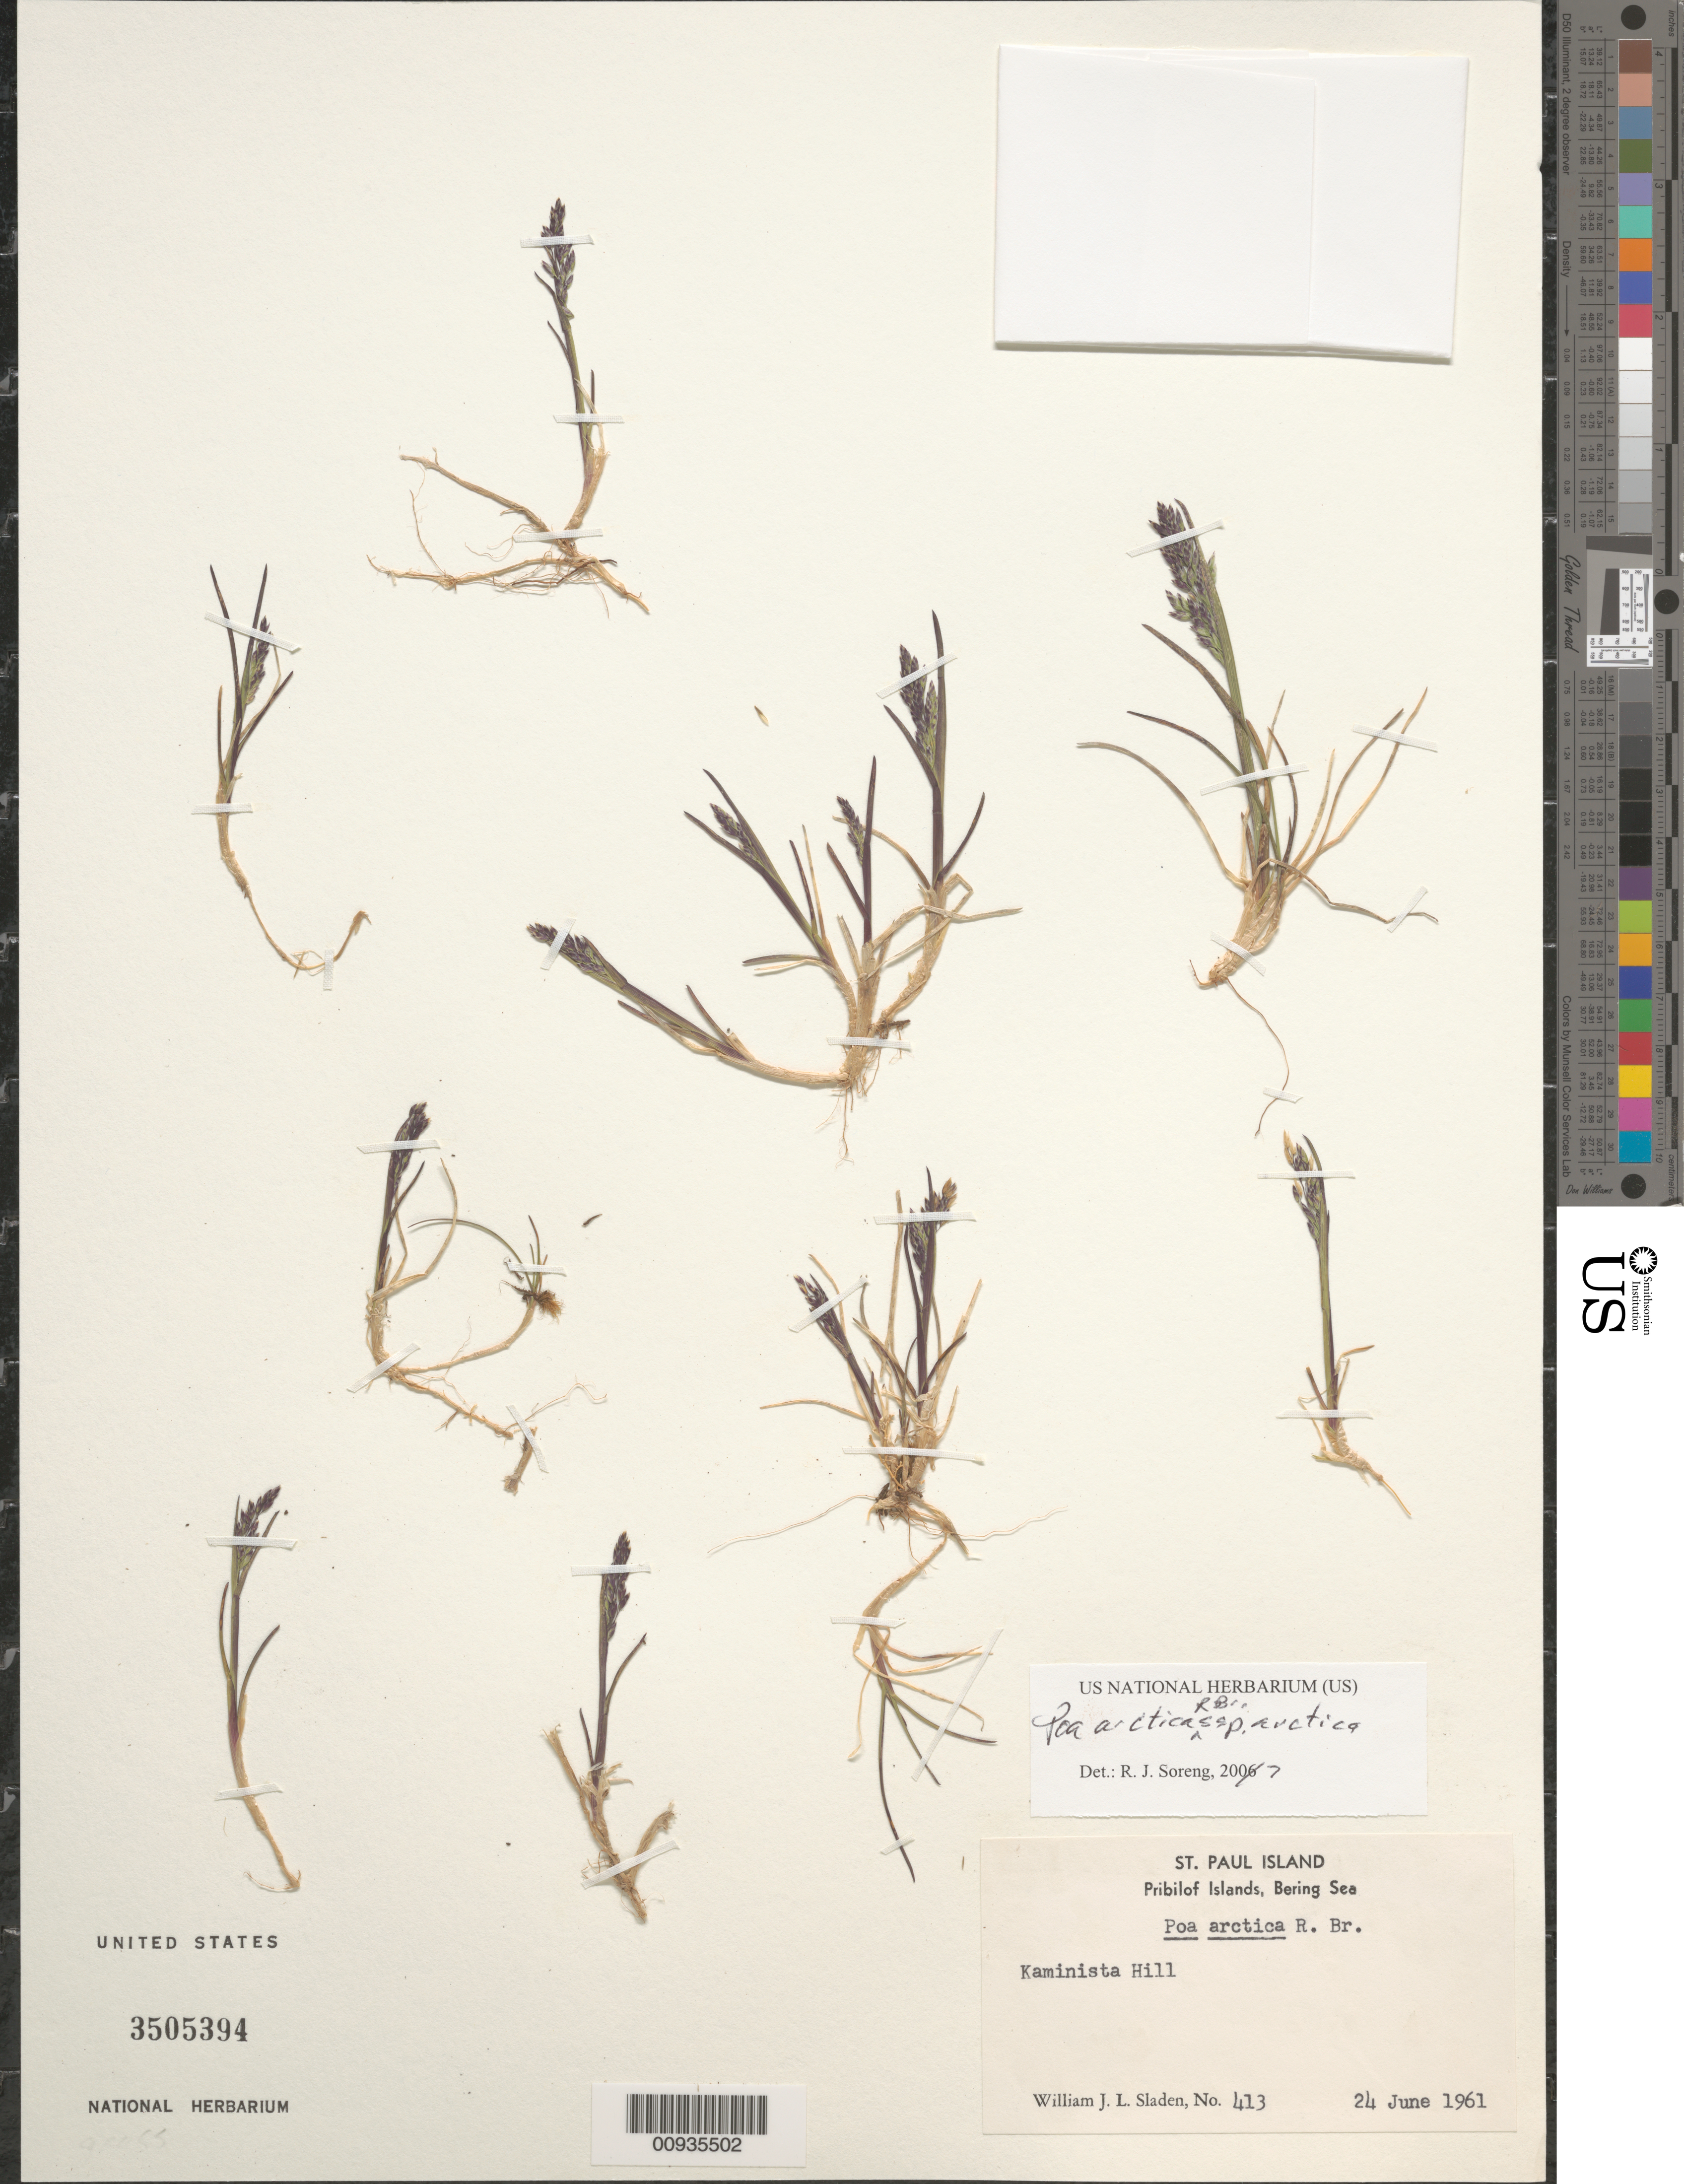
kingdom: Plantae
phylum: Tracheophyta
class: Liliopsida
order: Poales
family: Poaceae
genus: Poa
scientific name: Poa arctica subsp. arctica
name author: R. Br.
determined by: Soreng, Robert J., Research Associate (BOT), Smithsonian Institution - National Museum of Natural History (UNITED STATES)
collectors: W. Sladen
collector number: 413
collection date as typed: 24 Jun 1961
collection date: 1961-06-24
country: United States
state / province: Alaska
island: St. Paul Island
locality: Kaminista Hill., Bering Sea, Pribilof Islands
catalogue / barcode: US 3505394